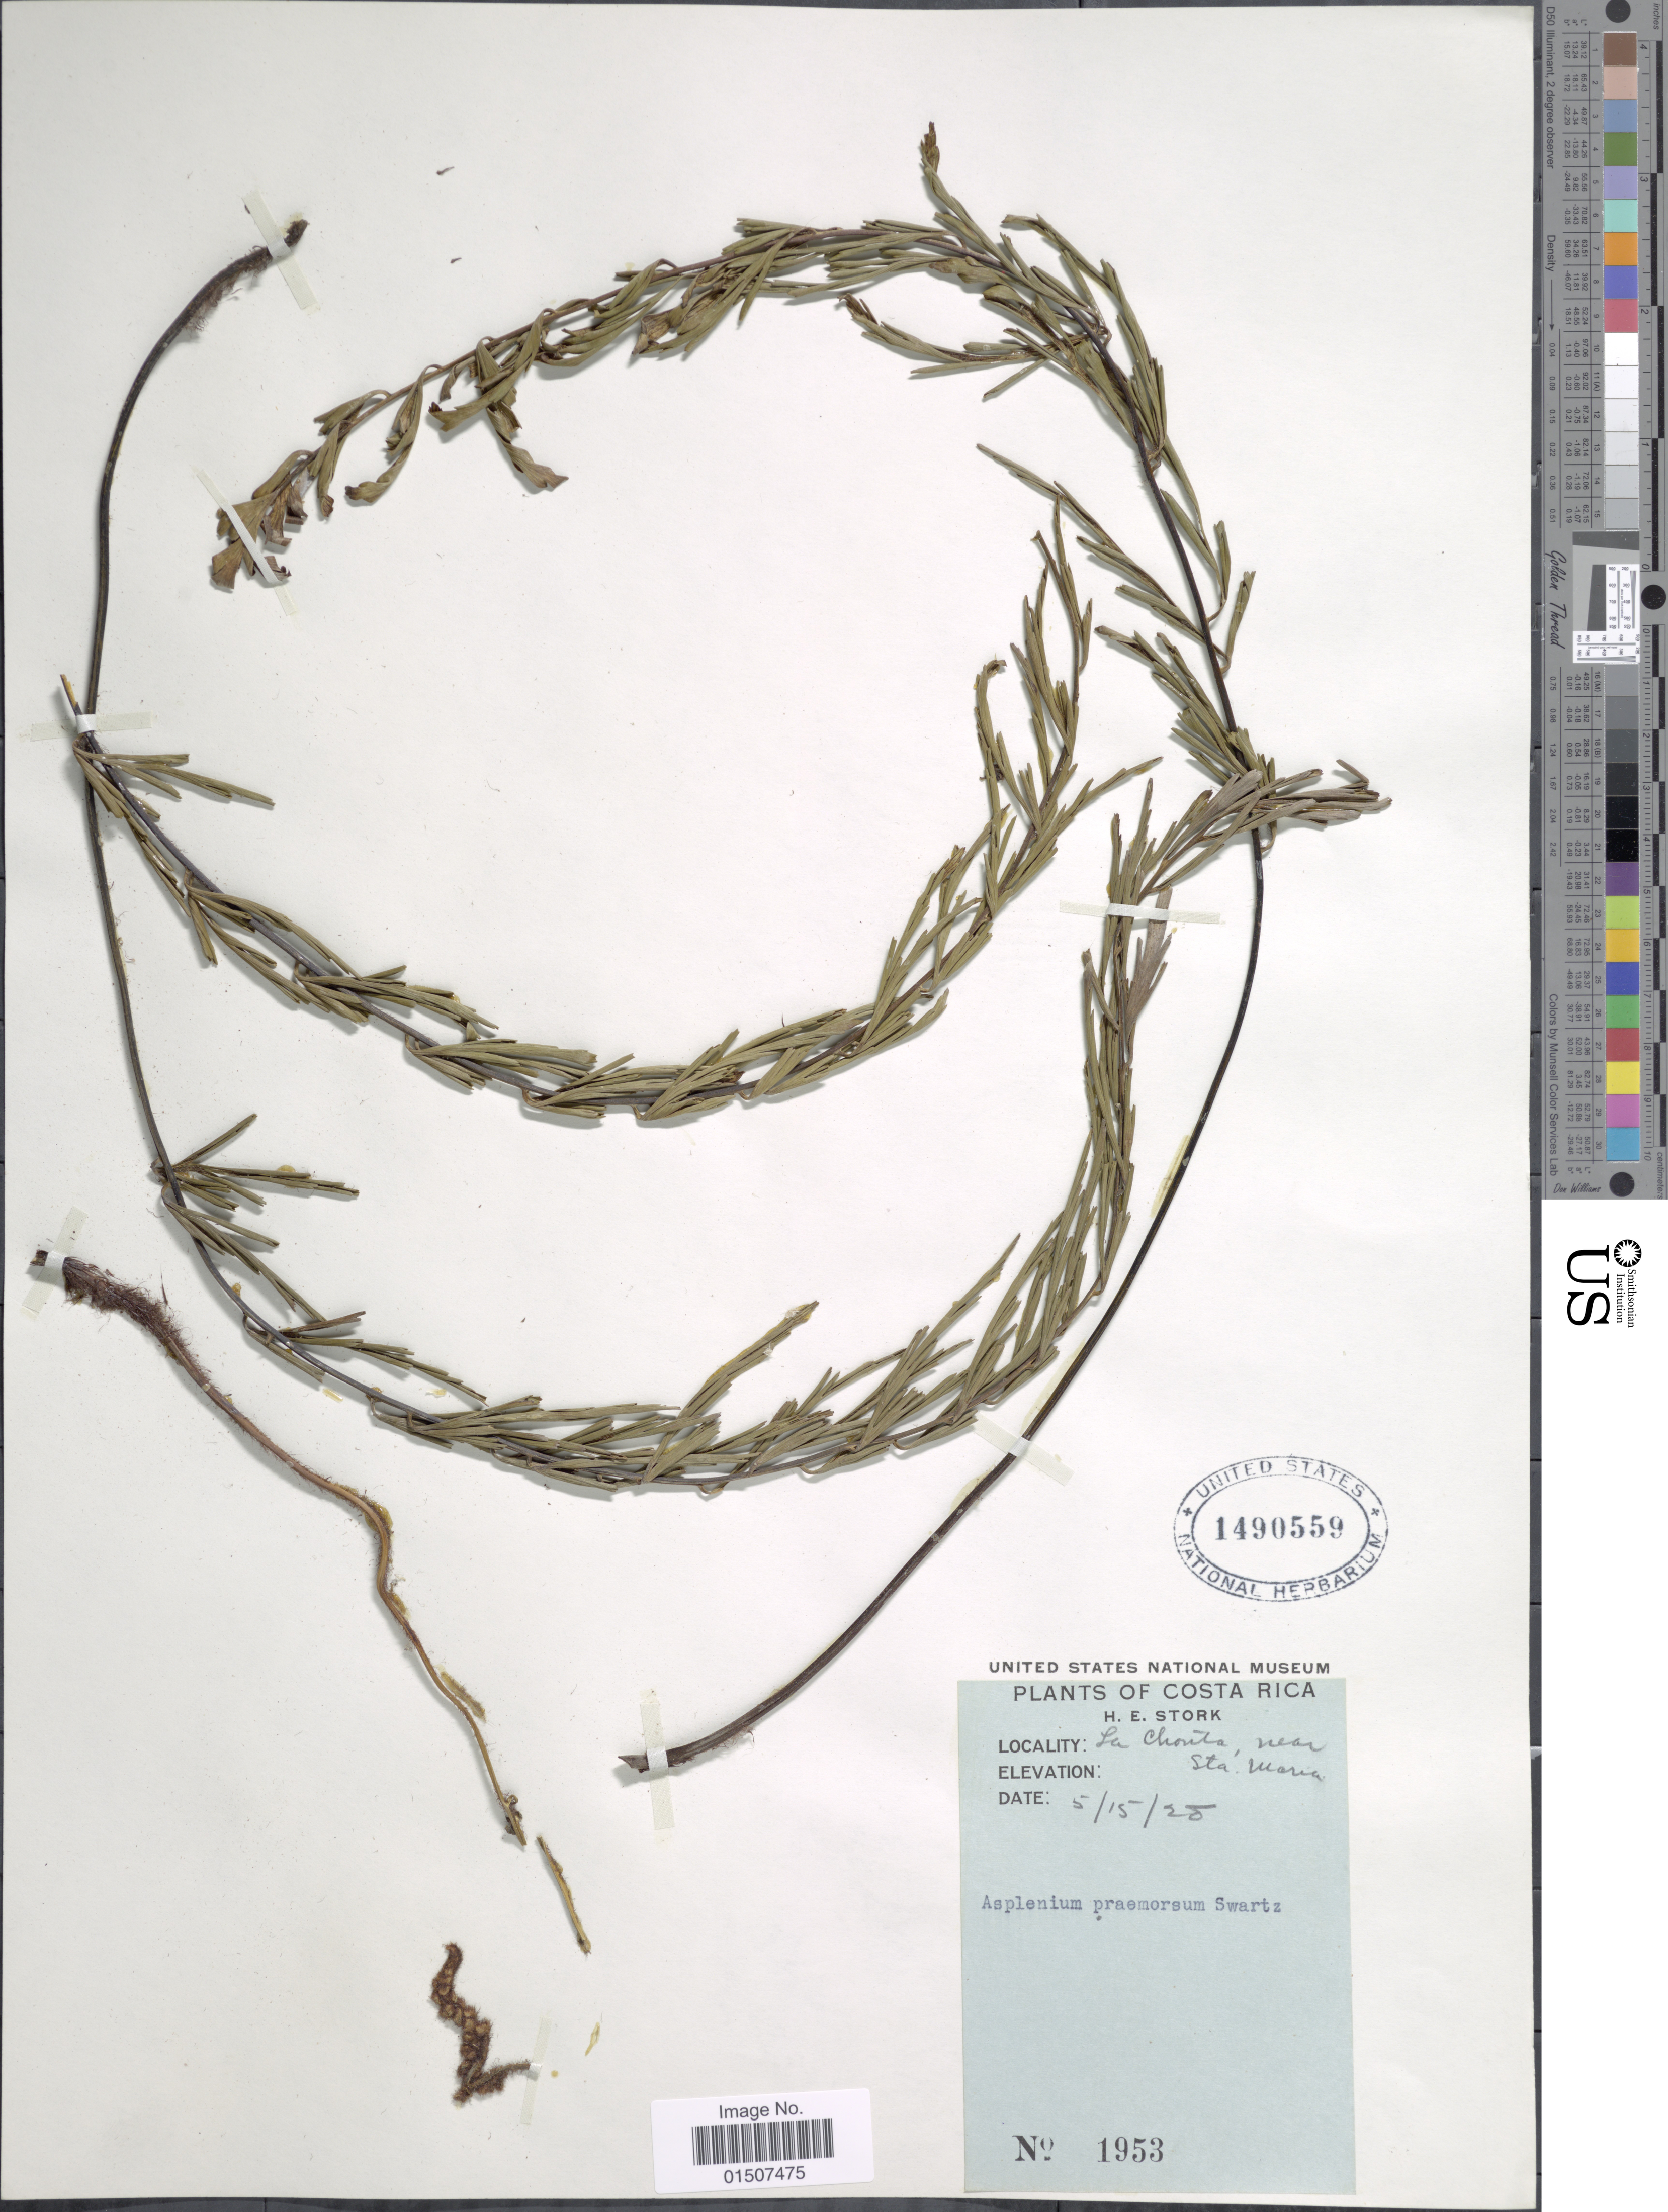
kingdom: Plantae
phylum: Tracheophyta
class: Polypodiopsida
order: Polypodiales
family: Aspleniaceae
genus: Asplenium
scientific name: Asplenium praemorsum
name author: Sw.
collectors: H. E. Stork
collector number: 1953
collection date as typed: Transcribed d/m/y: 15/5/28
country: Costa Rica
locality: La Choita, near Sta. Maria.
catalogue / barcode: US 1490559